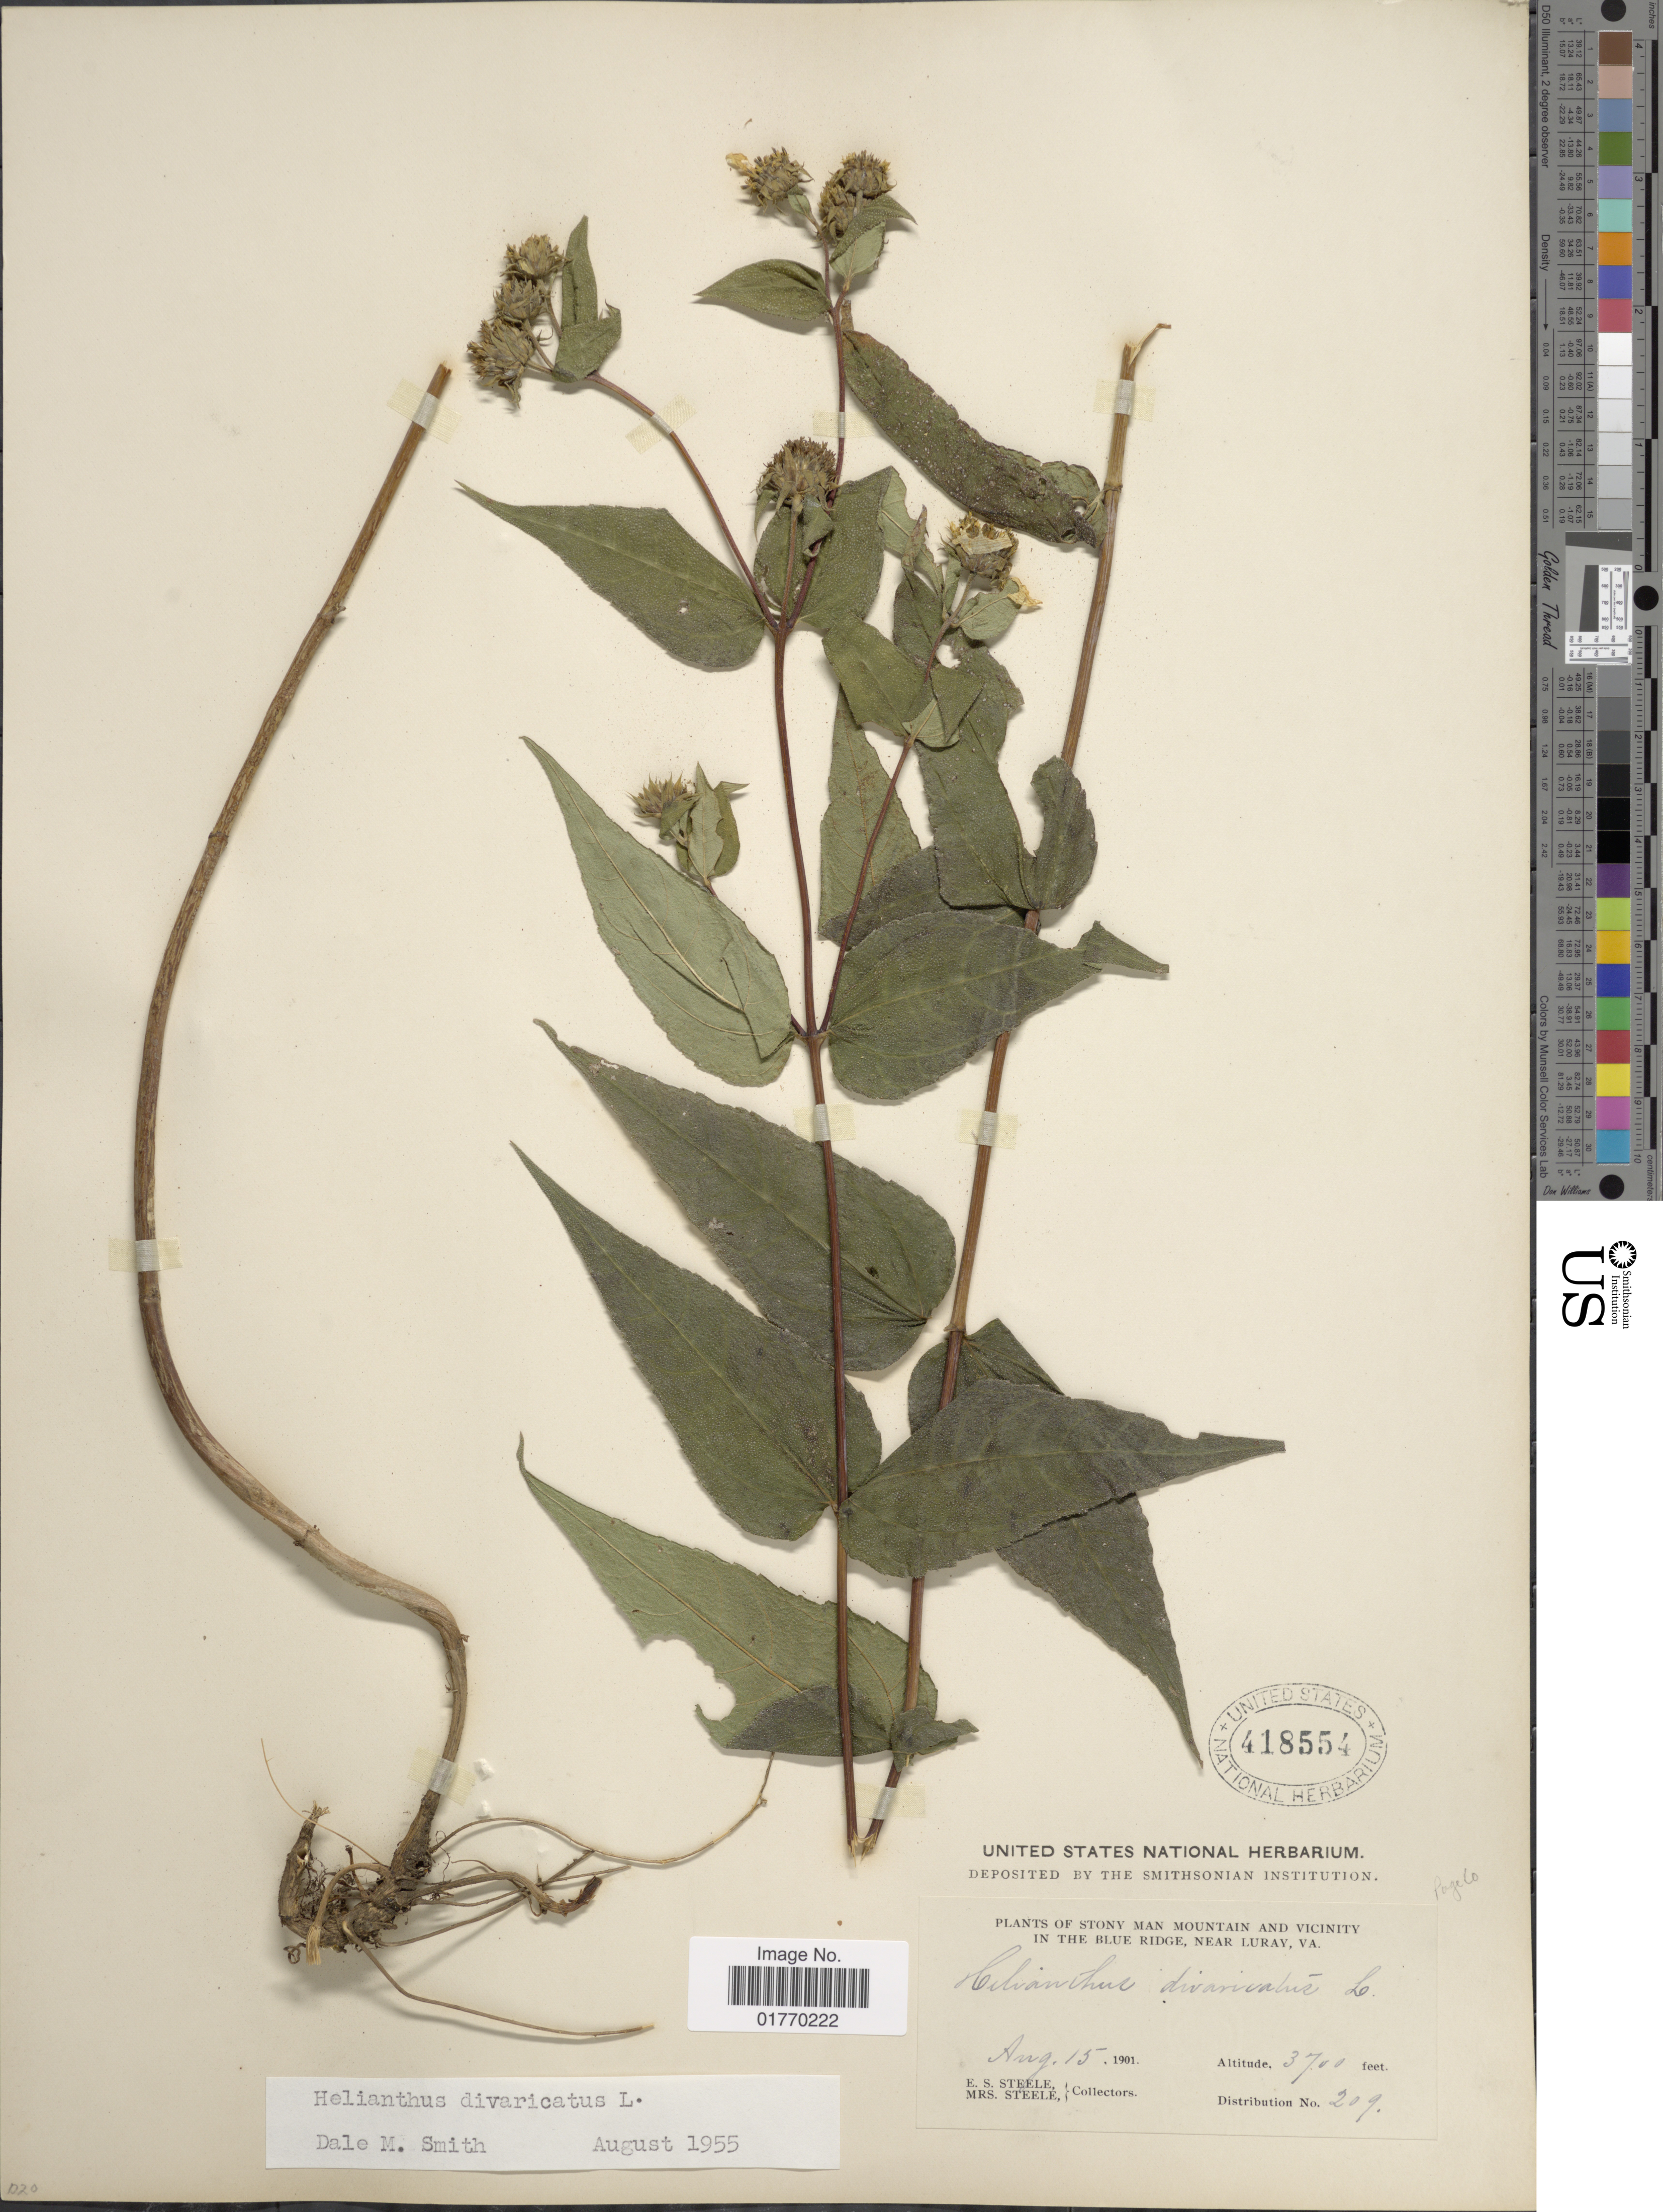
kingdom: Plantae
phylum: Tracheophyta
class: Magnoliopsida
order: Asterales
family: Asteraceae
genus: Helianthus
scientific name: Helianthus divaricatus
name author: L.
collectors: E. Steele & Mrs. E. S. Steele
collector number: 209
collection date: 1901-08-15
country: United States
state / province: Virginia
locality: Stony Man Mountain and Vicinity in the Blue Ridge, Near Luray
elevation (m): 1128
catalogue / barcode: US 418554